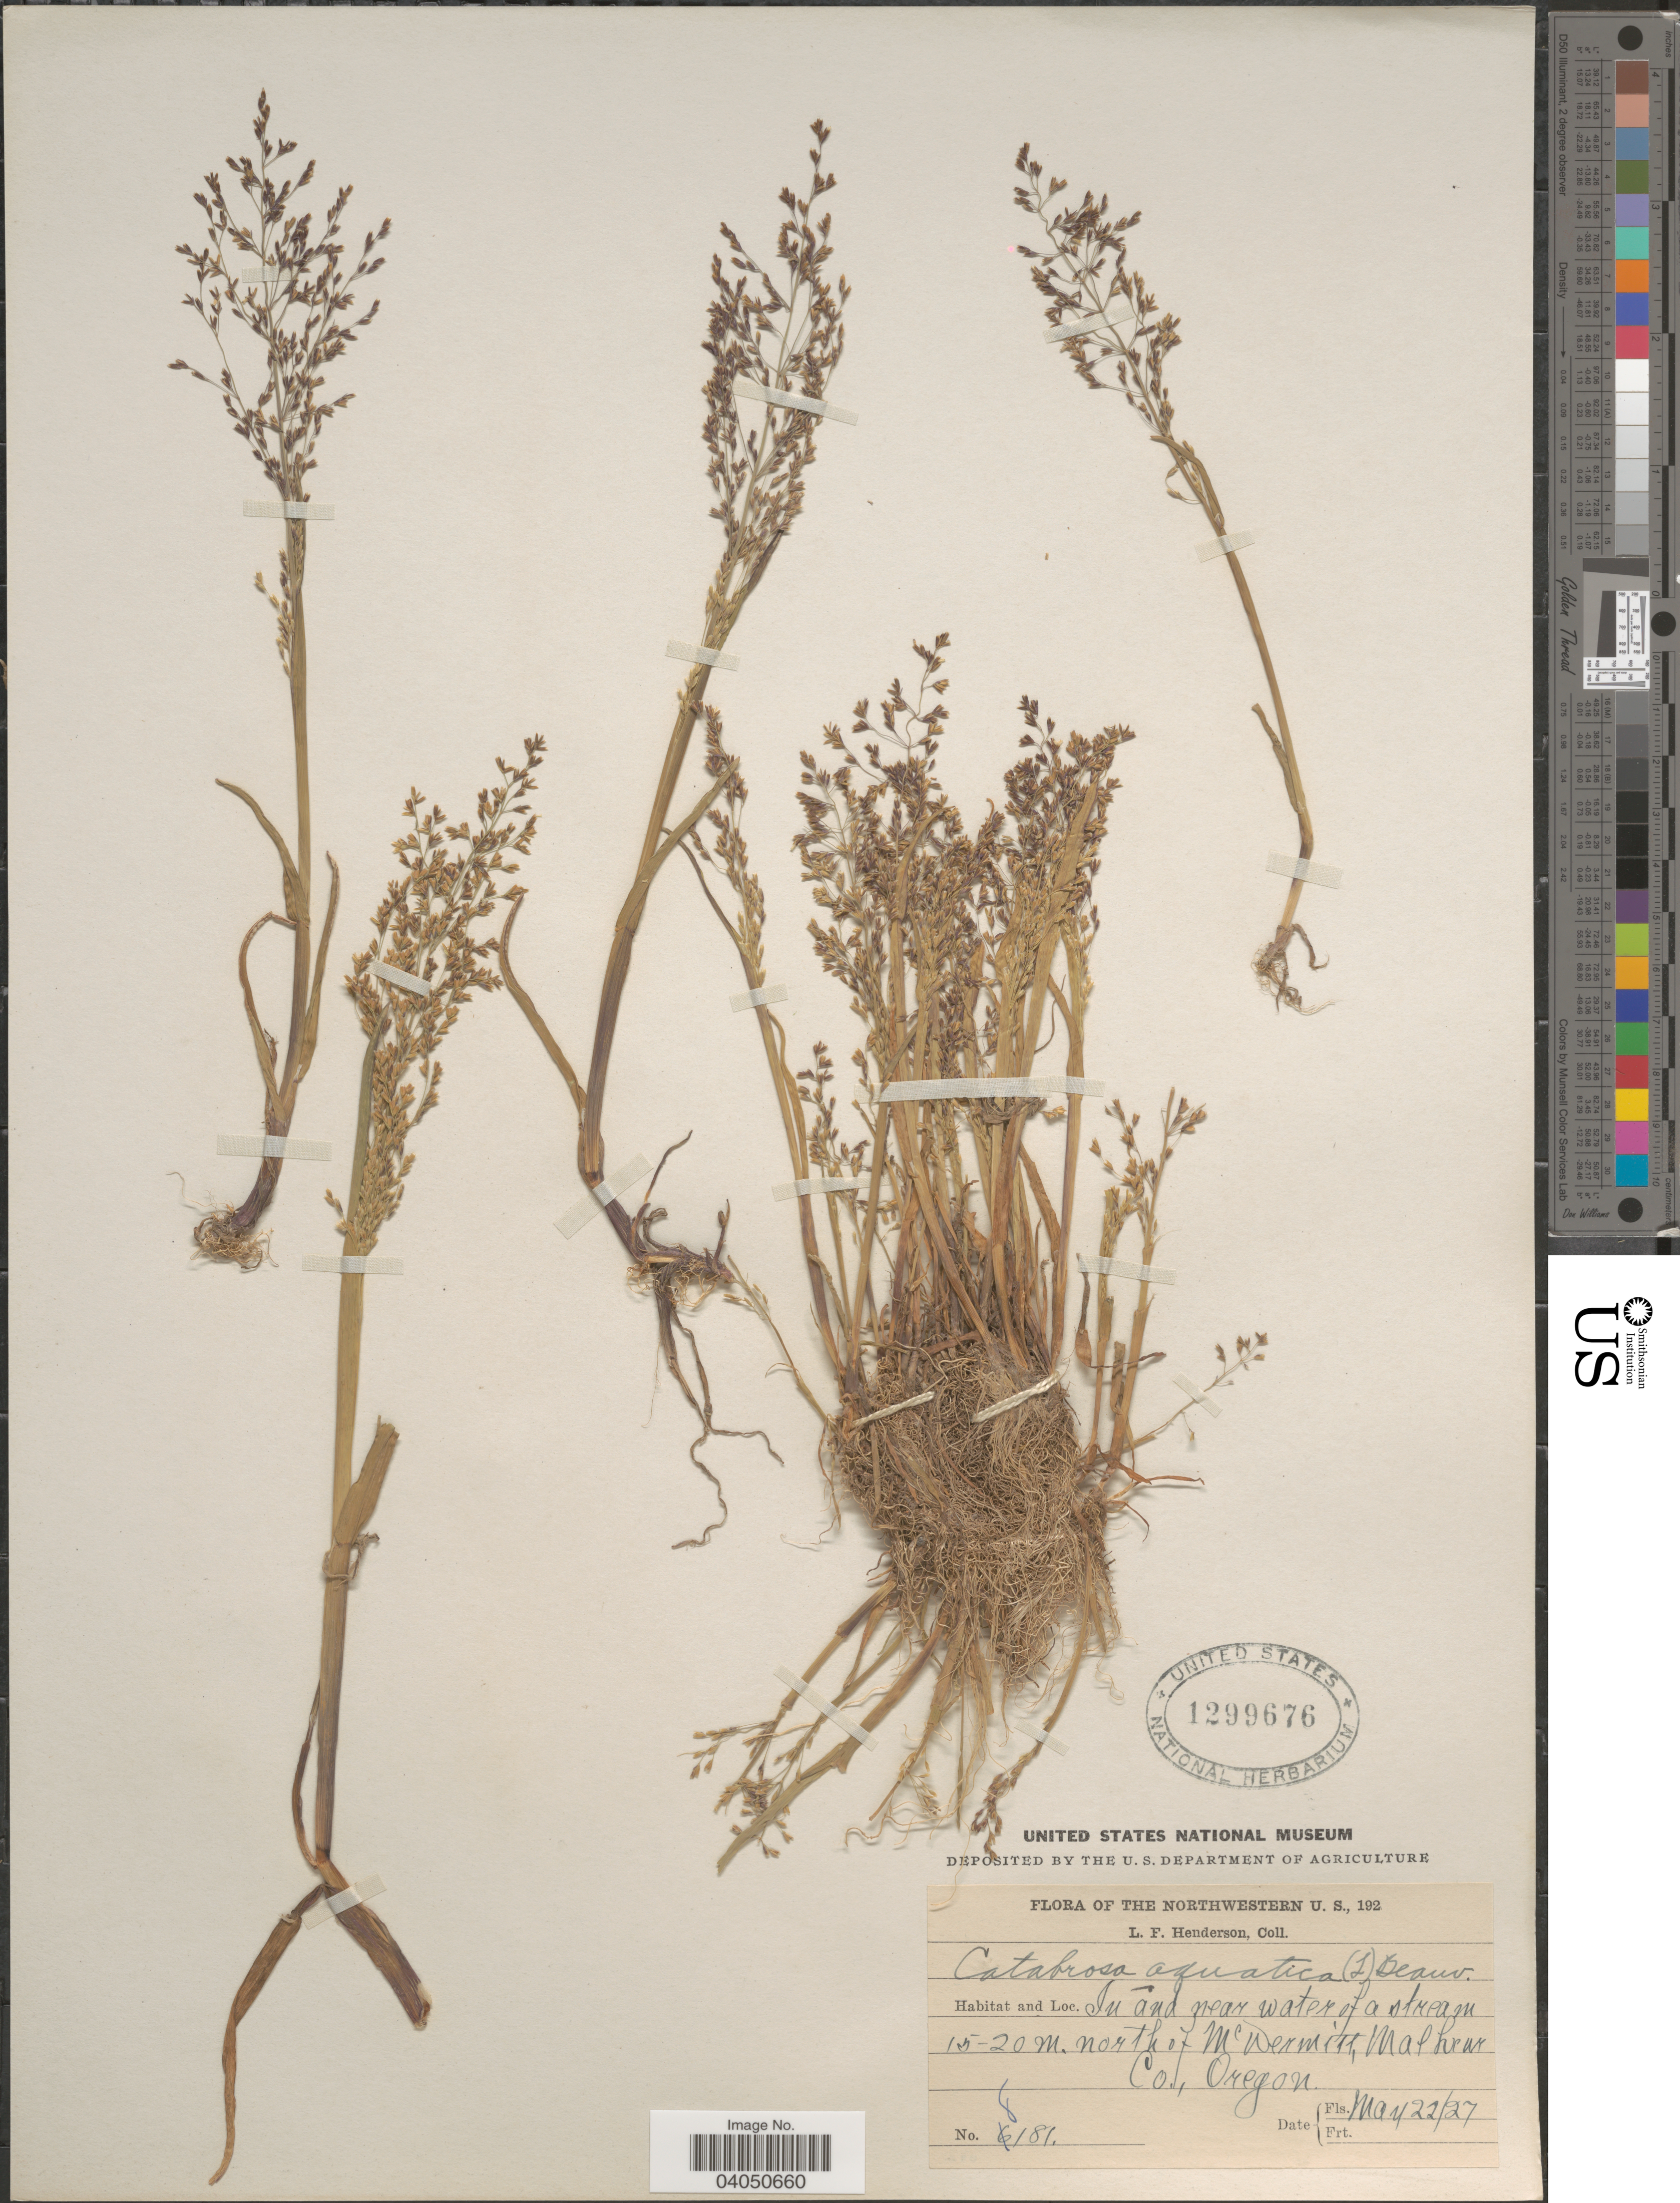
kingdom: Plantae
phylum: Tracheophyta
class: Liliopsida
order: Poales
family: Poaceae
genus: Catabrosa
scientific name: Catabrosa aquatica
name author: (L.) P. Beauv.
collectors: L. Henderson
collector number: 8181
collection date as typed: Transcribed d/m/y: 22/5/27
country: United States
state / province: Oregon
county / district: Malheur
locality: In and near water of a stream 15-20 m. north of McDermitt, Malheur Co.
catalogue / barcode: US 1299676